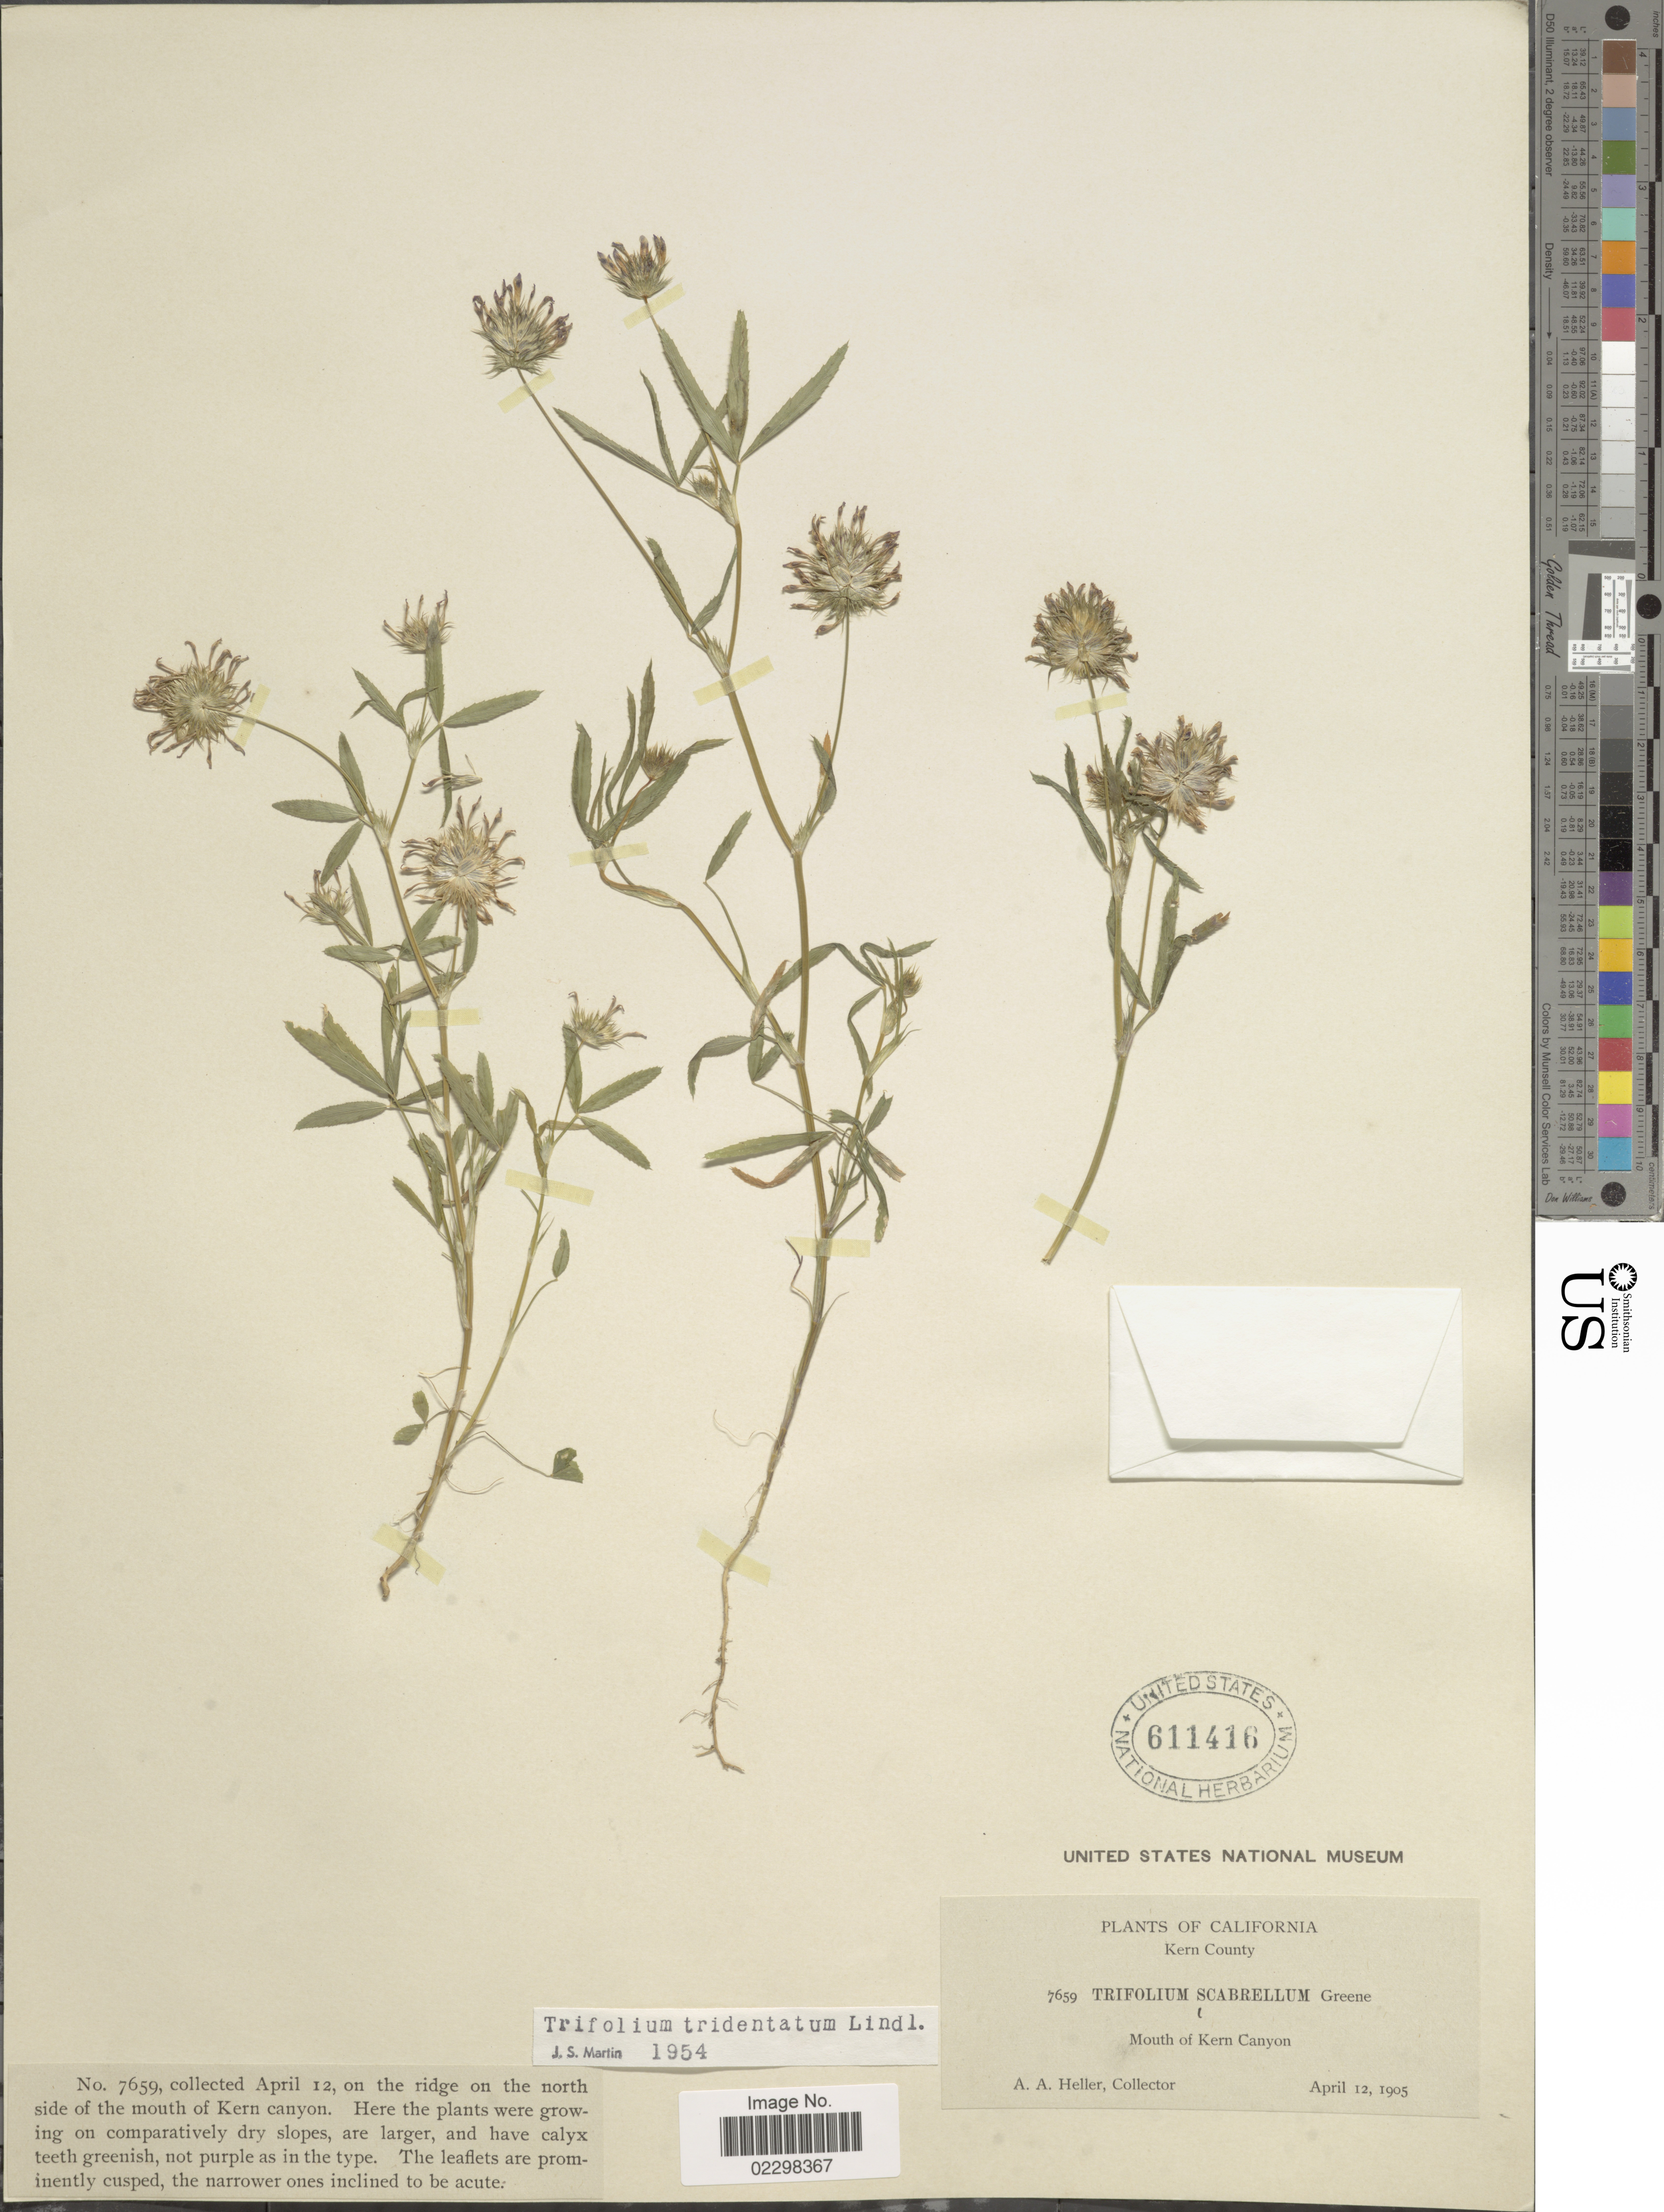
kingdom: Plantae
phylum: Tracheophyta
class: Magnoliopsida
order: Fabales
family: Fabaceae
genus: Trifolium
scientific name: Trifolium tridentatum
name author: Lindl.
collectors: A. A. Heller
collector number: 7659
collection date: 1905-04-12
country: United States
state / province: California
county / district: Kern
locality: Kern County, Mouth of Kern Canyon,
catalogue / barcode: US 611416